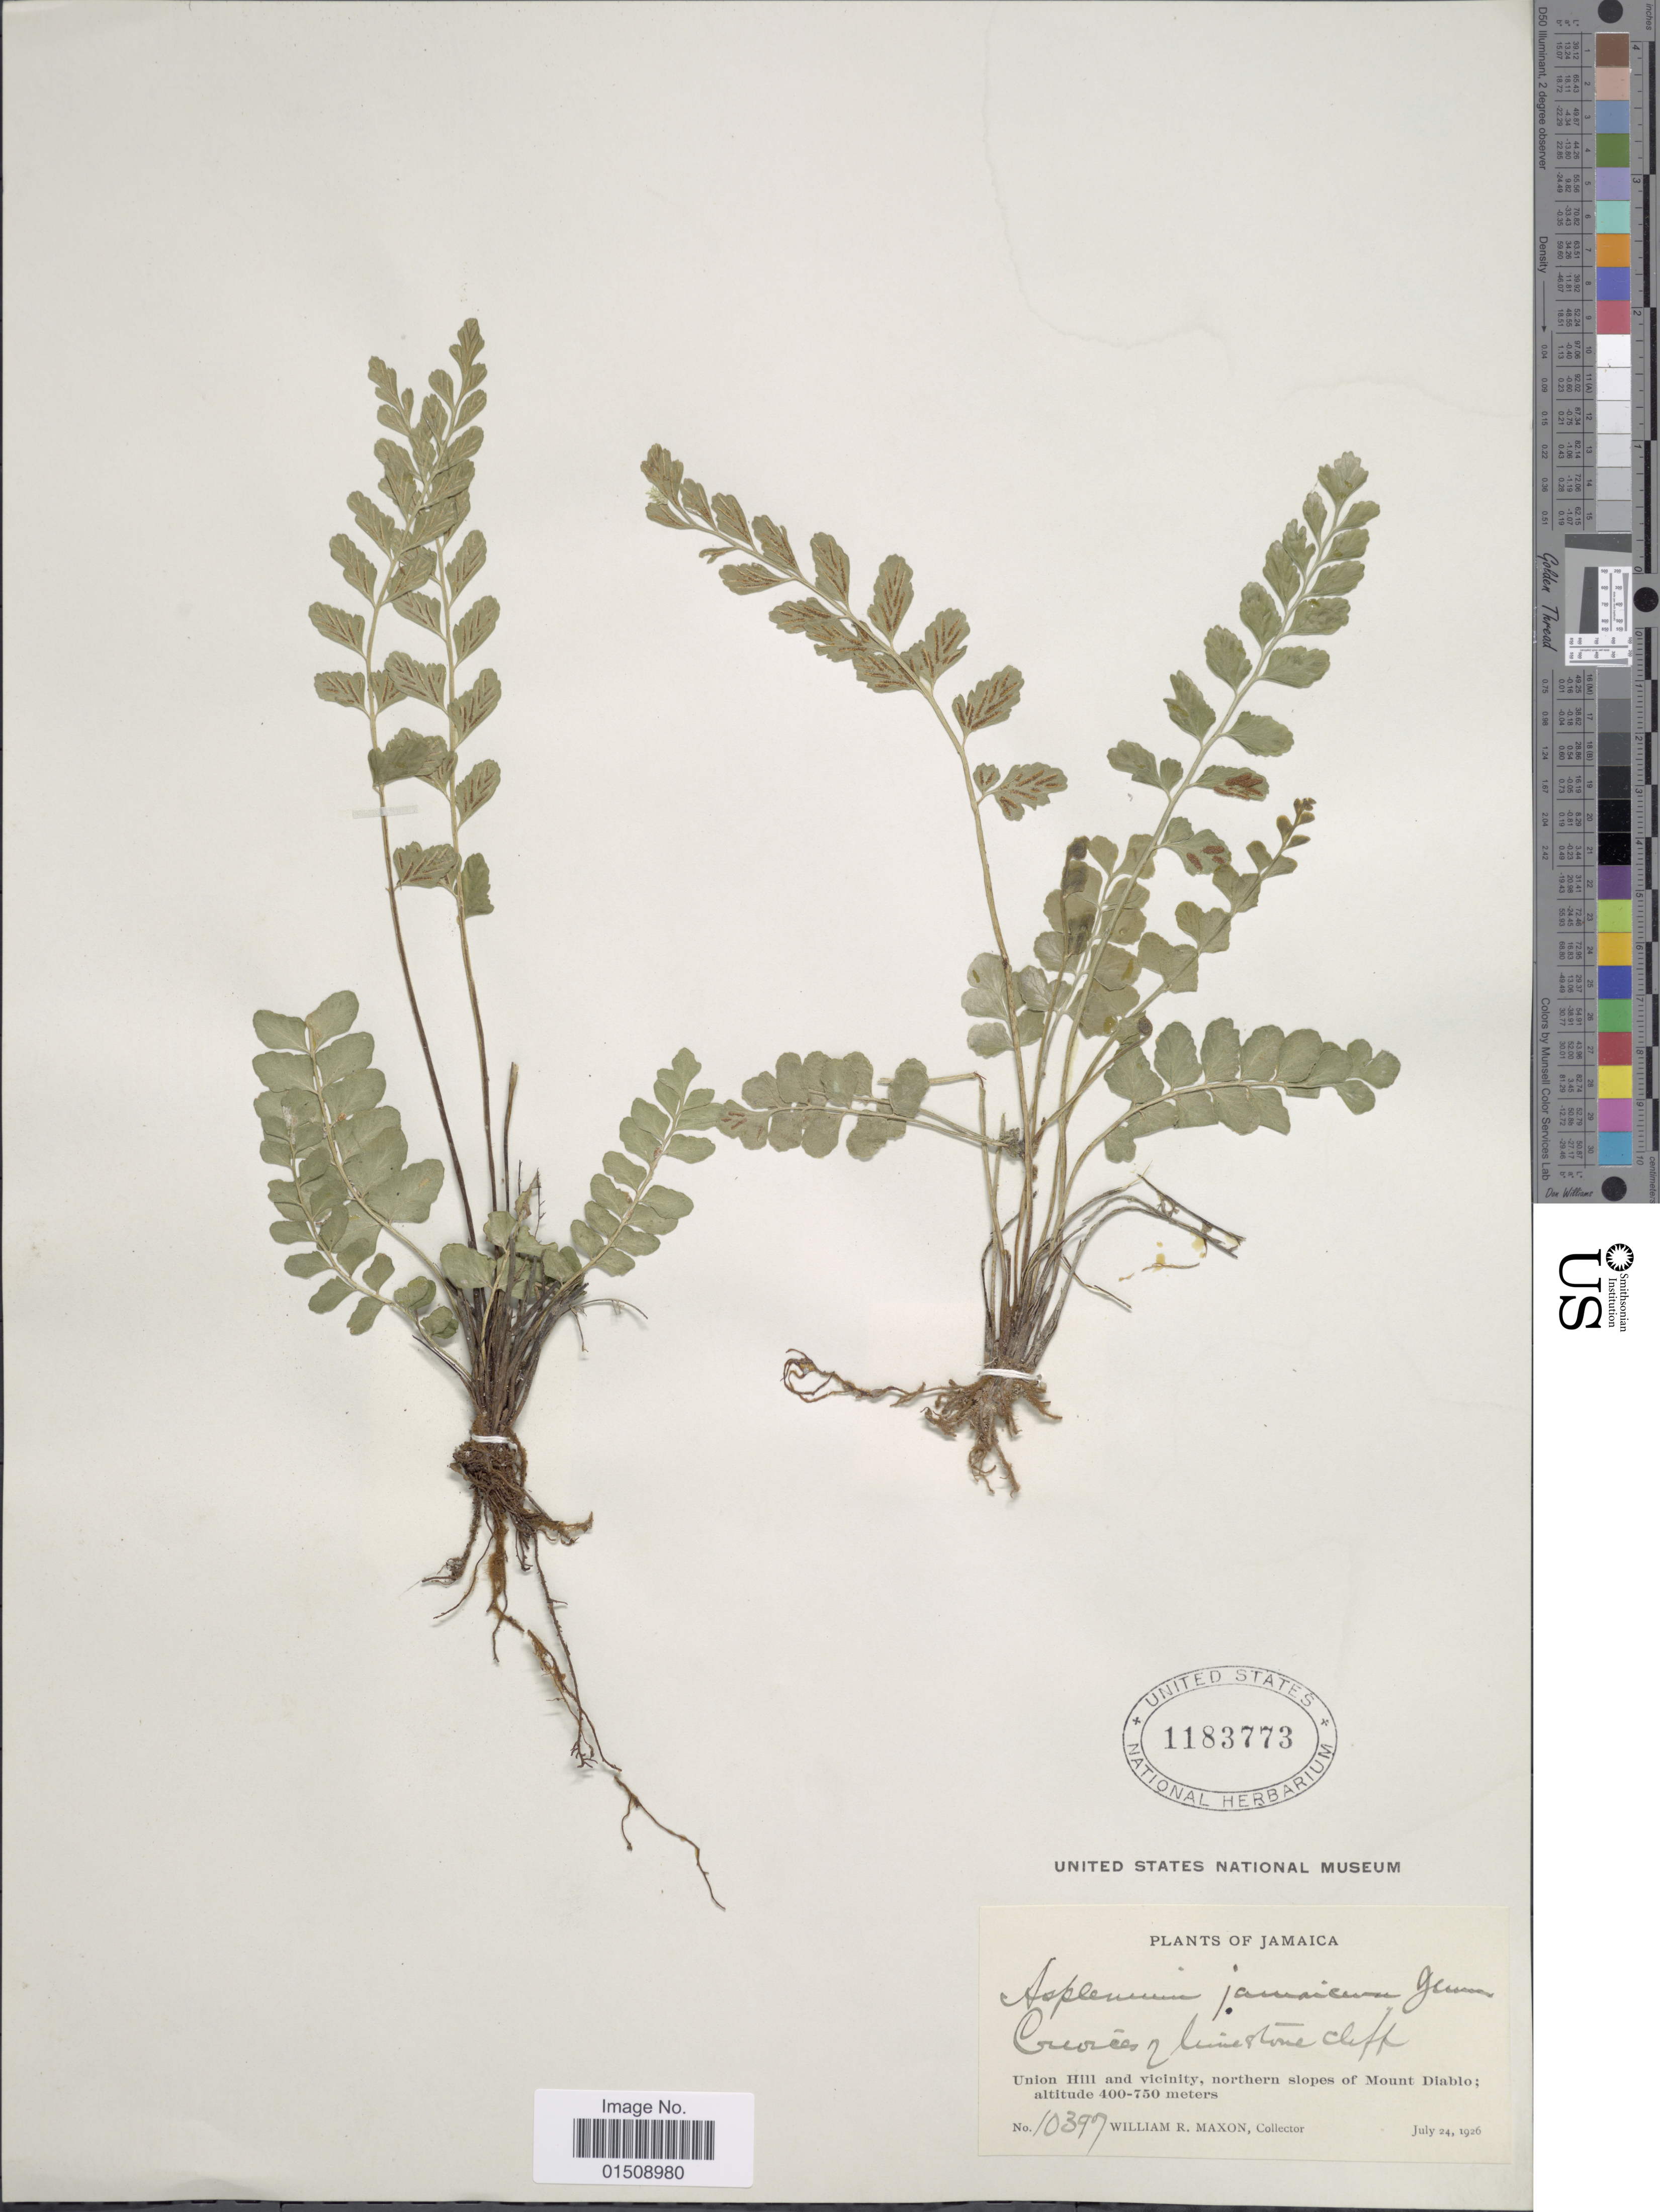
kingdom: Plantae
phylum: Tracheophyta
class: Polypodiopsida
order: Polypodiales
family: Aspleniaceae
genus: Asplenium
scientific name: Asplenium jamaicense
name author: Jenman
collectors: W. R. Maxon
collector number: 10397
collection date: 1926-07-24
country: Jamaica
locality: Union Hill and vicinity, northern slopes of Mount Diablo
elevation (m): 400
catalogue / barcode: US 1183773